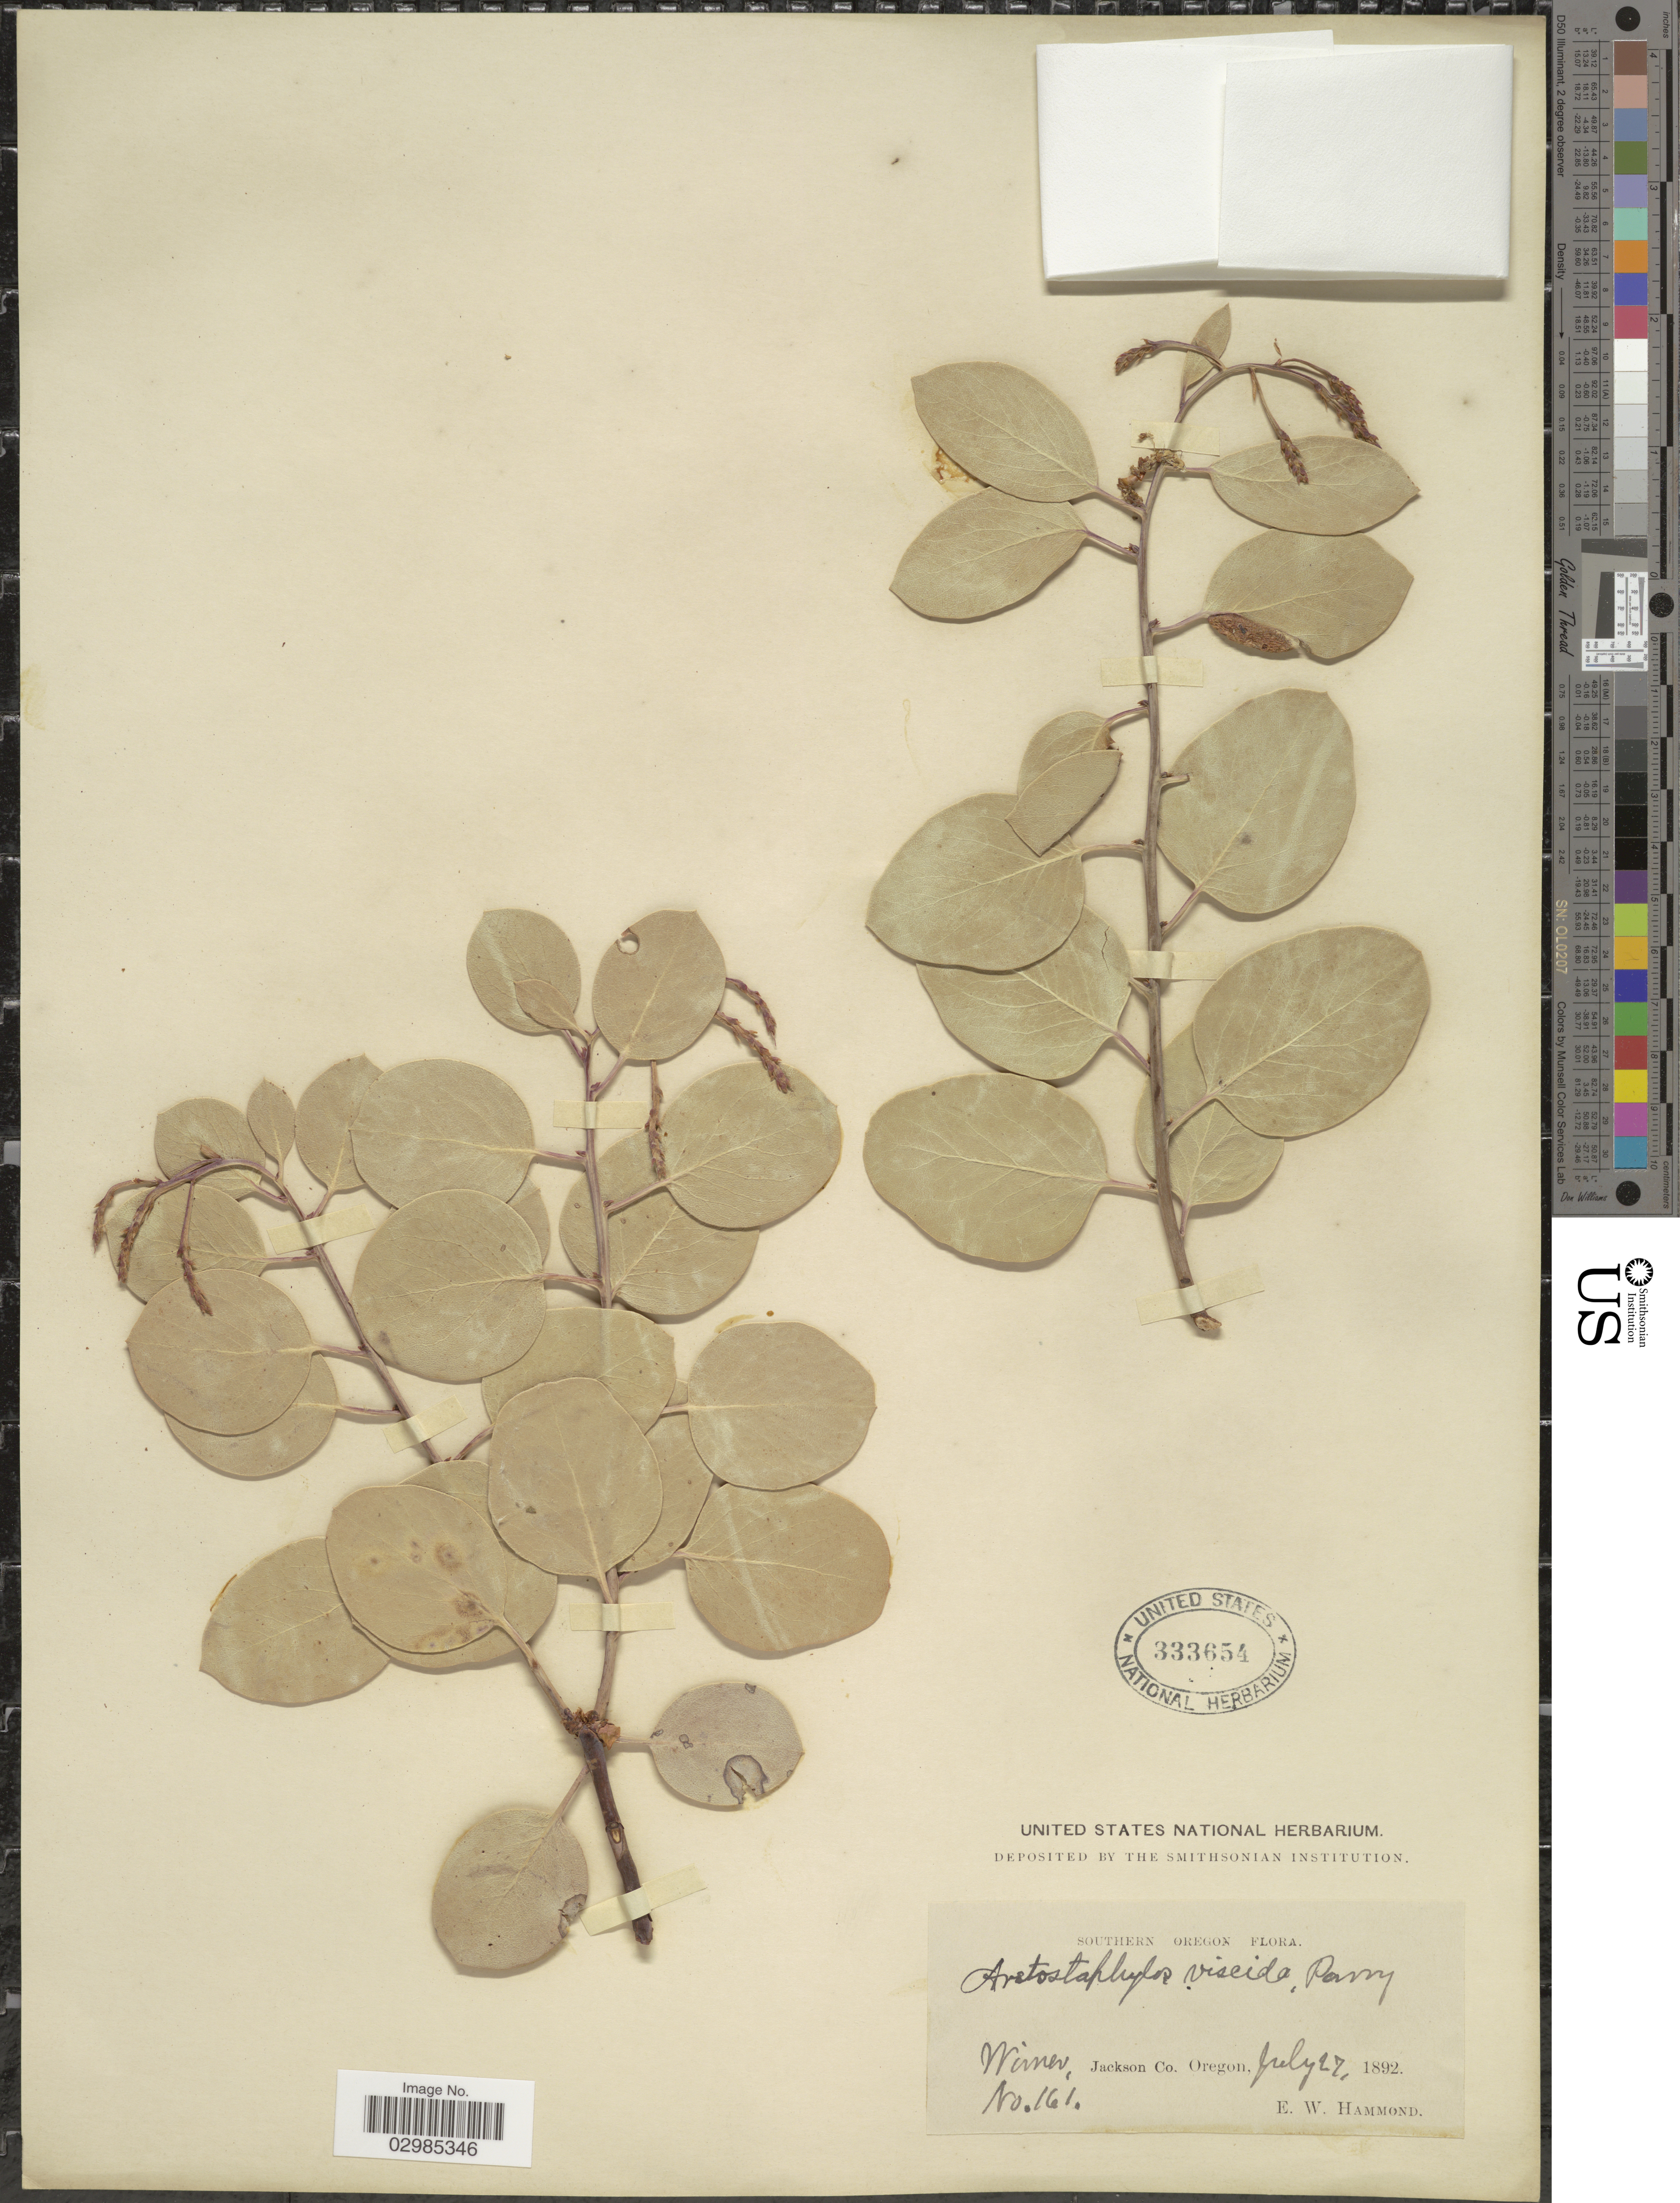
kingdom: Plantae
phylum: Tracheophyta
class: Magnoliopsida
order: Ericales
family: Ericaceae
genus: Arctostaphylos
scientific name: Arctostaphylos viscida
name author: Parry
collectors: E. Hammond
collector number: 161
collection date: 1892-07-27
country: United States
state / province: Oregon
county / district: Jackson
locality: Southern Oregon. Wimer, Jackson Co.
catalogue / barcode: US 333654